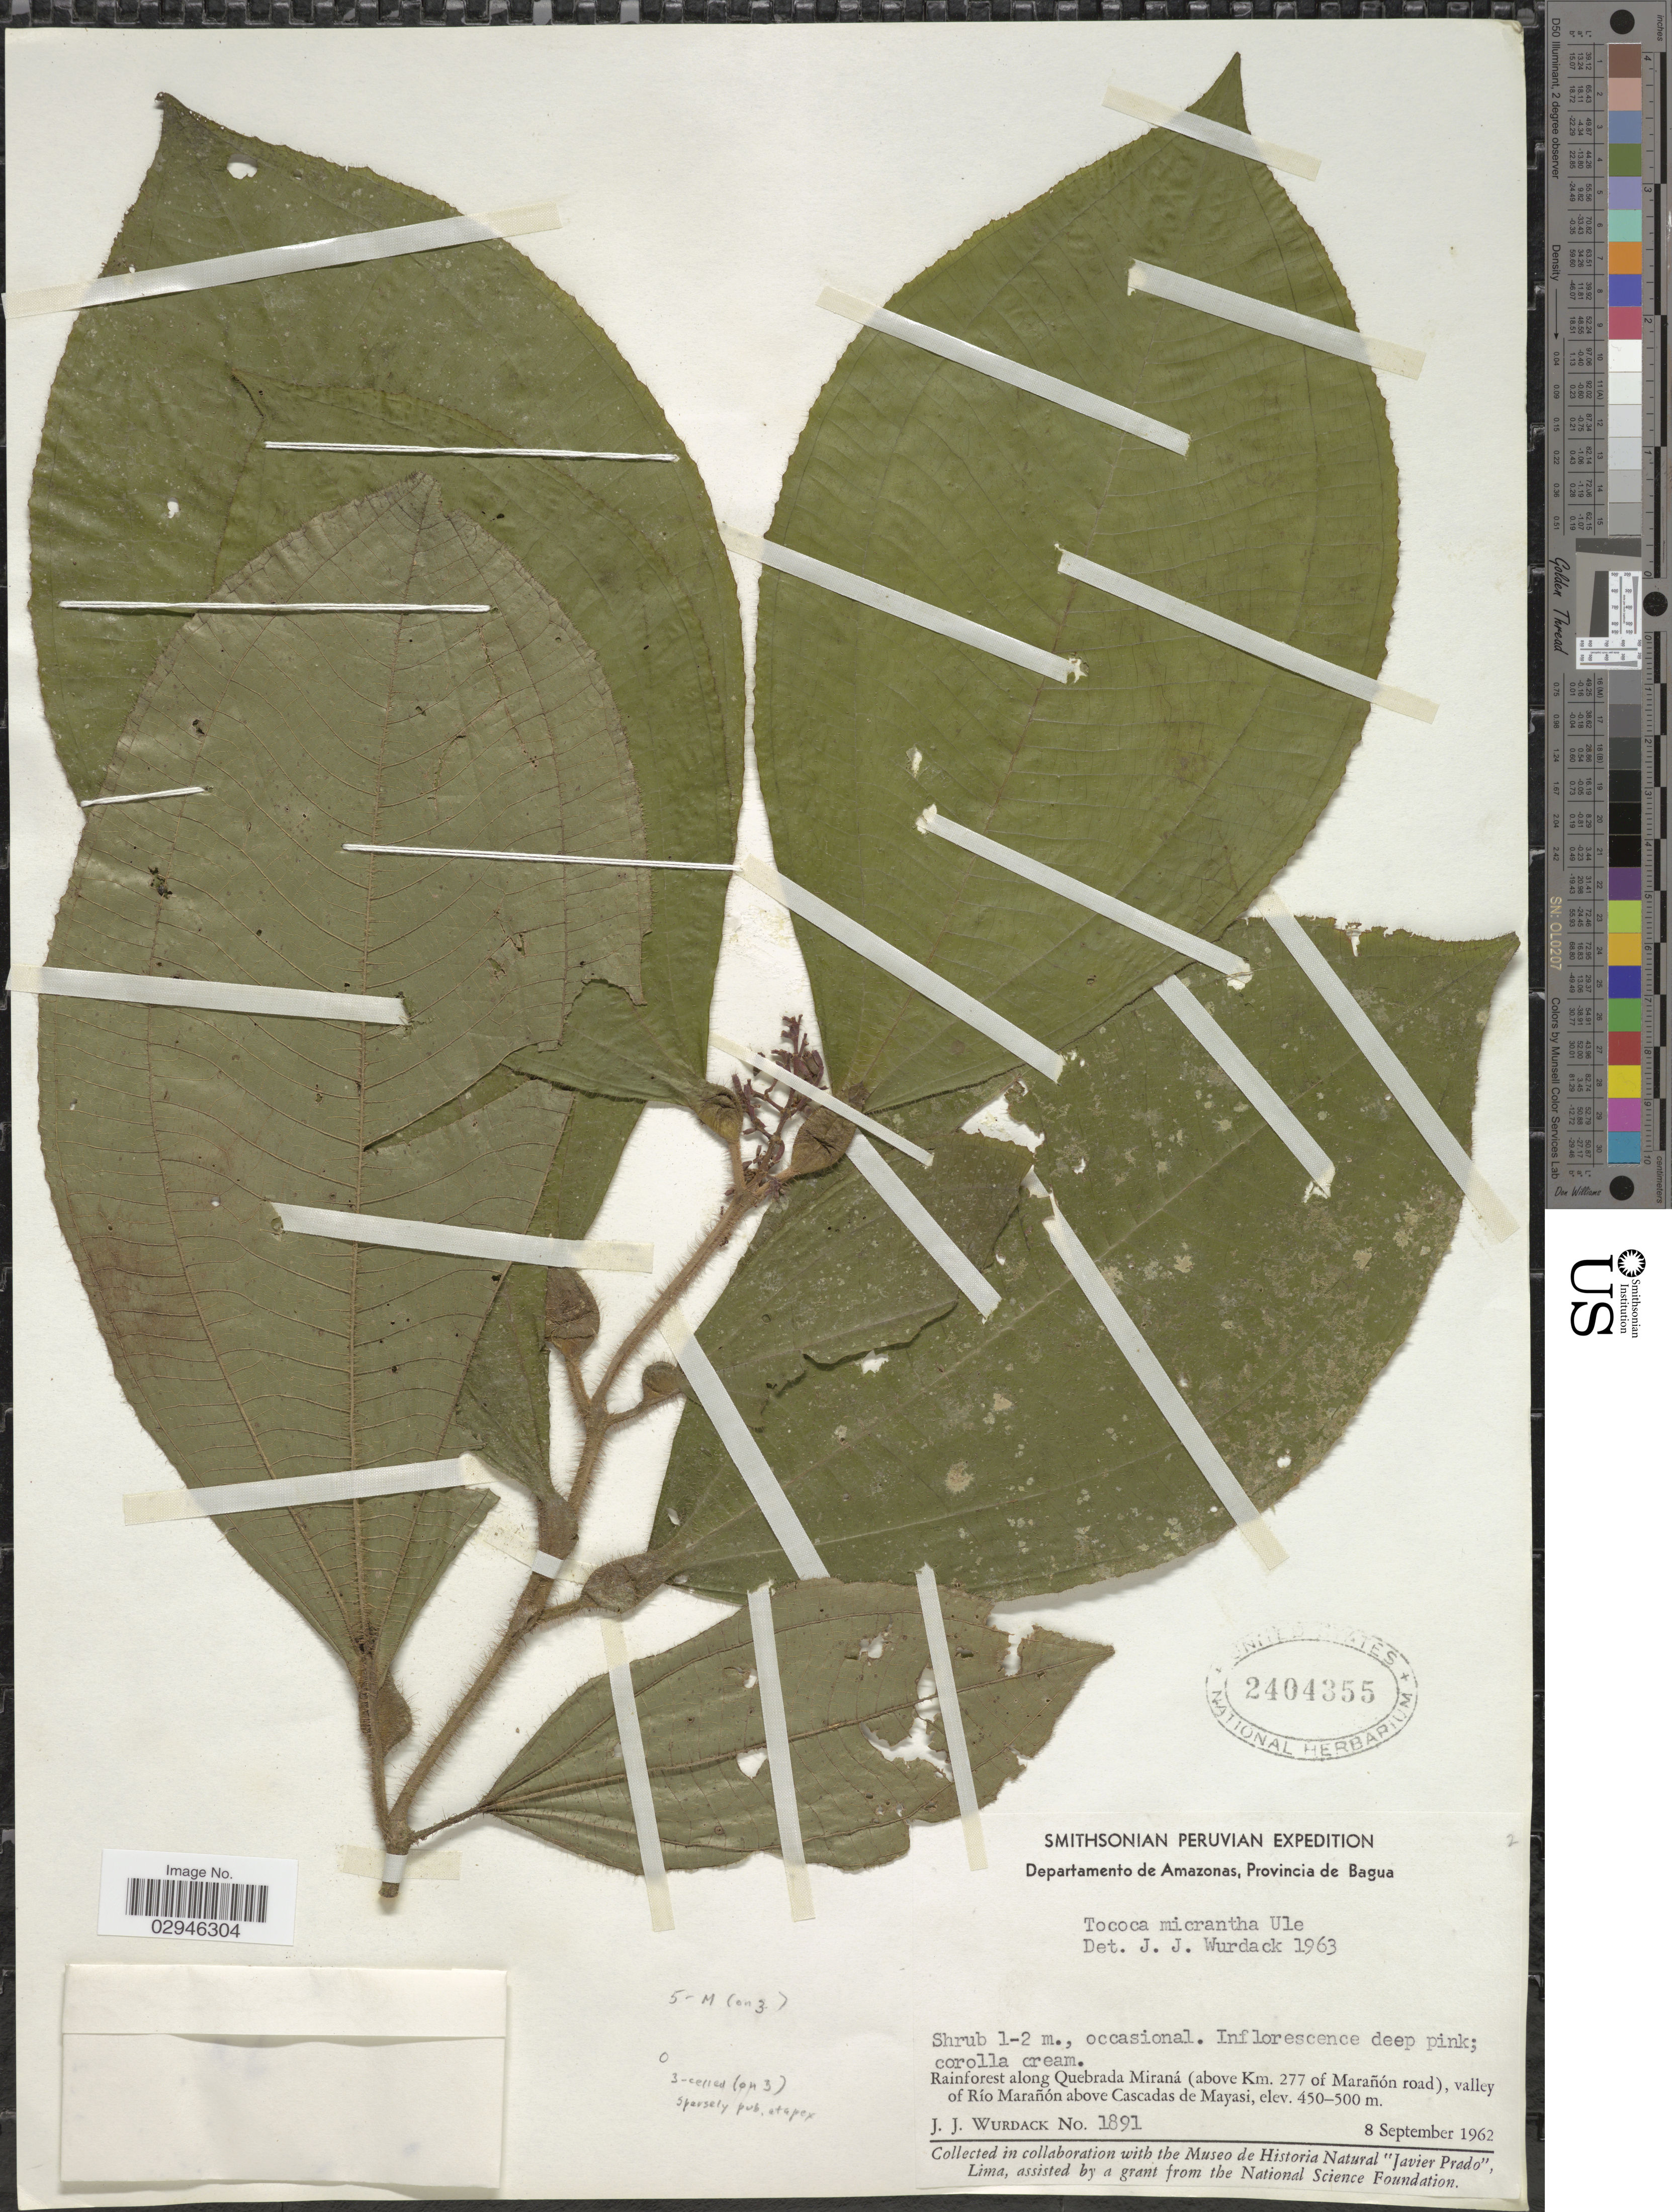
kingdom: Plantae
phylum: Tracheophyta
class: Magnoliopsida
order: Myrtales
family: Melastomataceae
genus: Tococa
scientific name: Tococa caquetana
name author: Sprague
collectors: J. J. Wurdack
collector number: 1891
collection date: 1962-09-08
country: Peru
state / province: Amazonas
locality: Departamento de Amazonas, Provincia de Bagua, Rainforest along Quebrada Miraná (above Km. 277 of Marañon road) valley of Río Marañon above Cascadas de Mayasí.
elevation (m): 450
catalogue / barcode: US 2404355